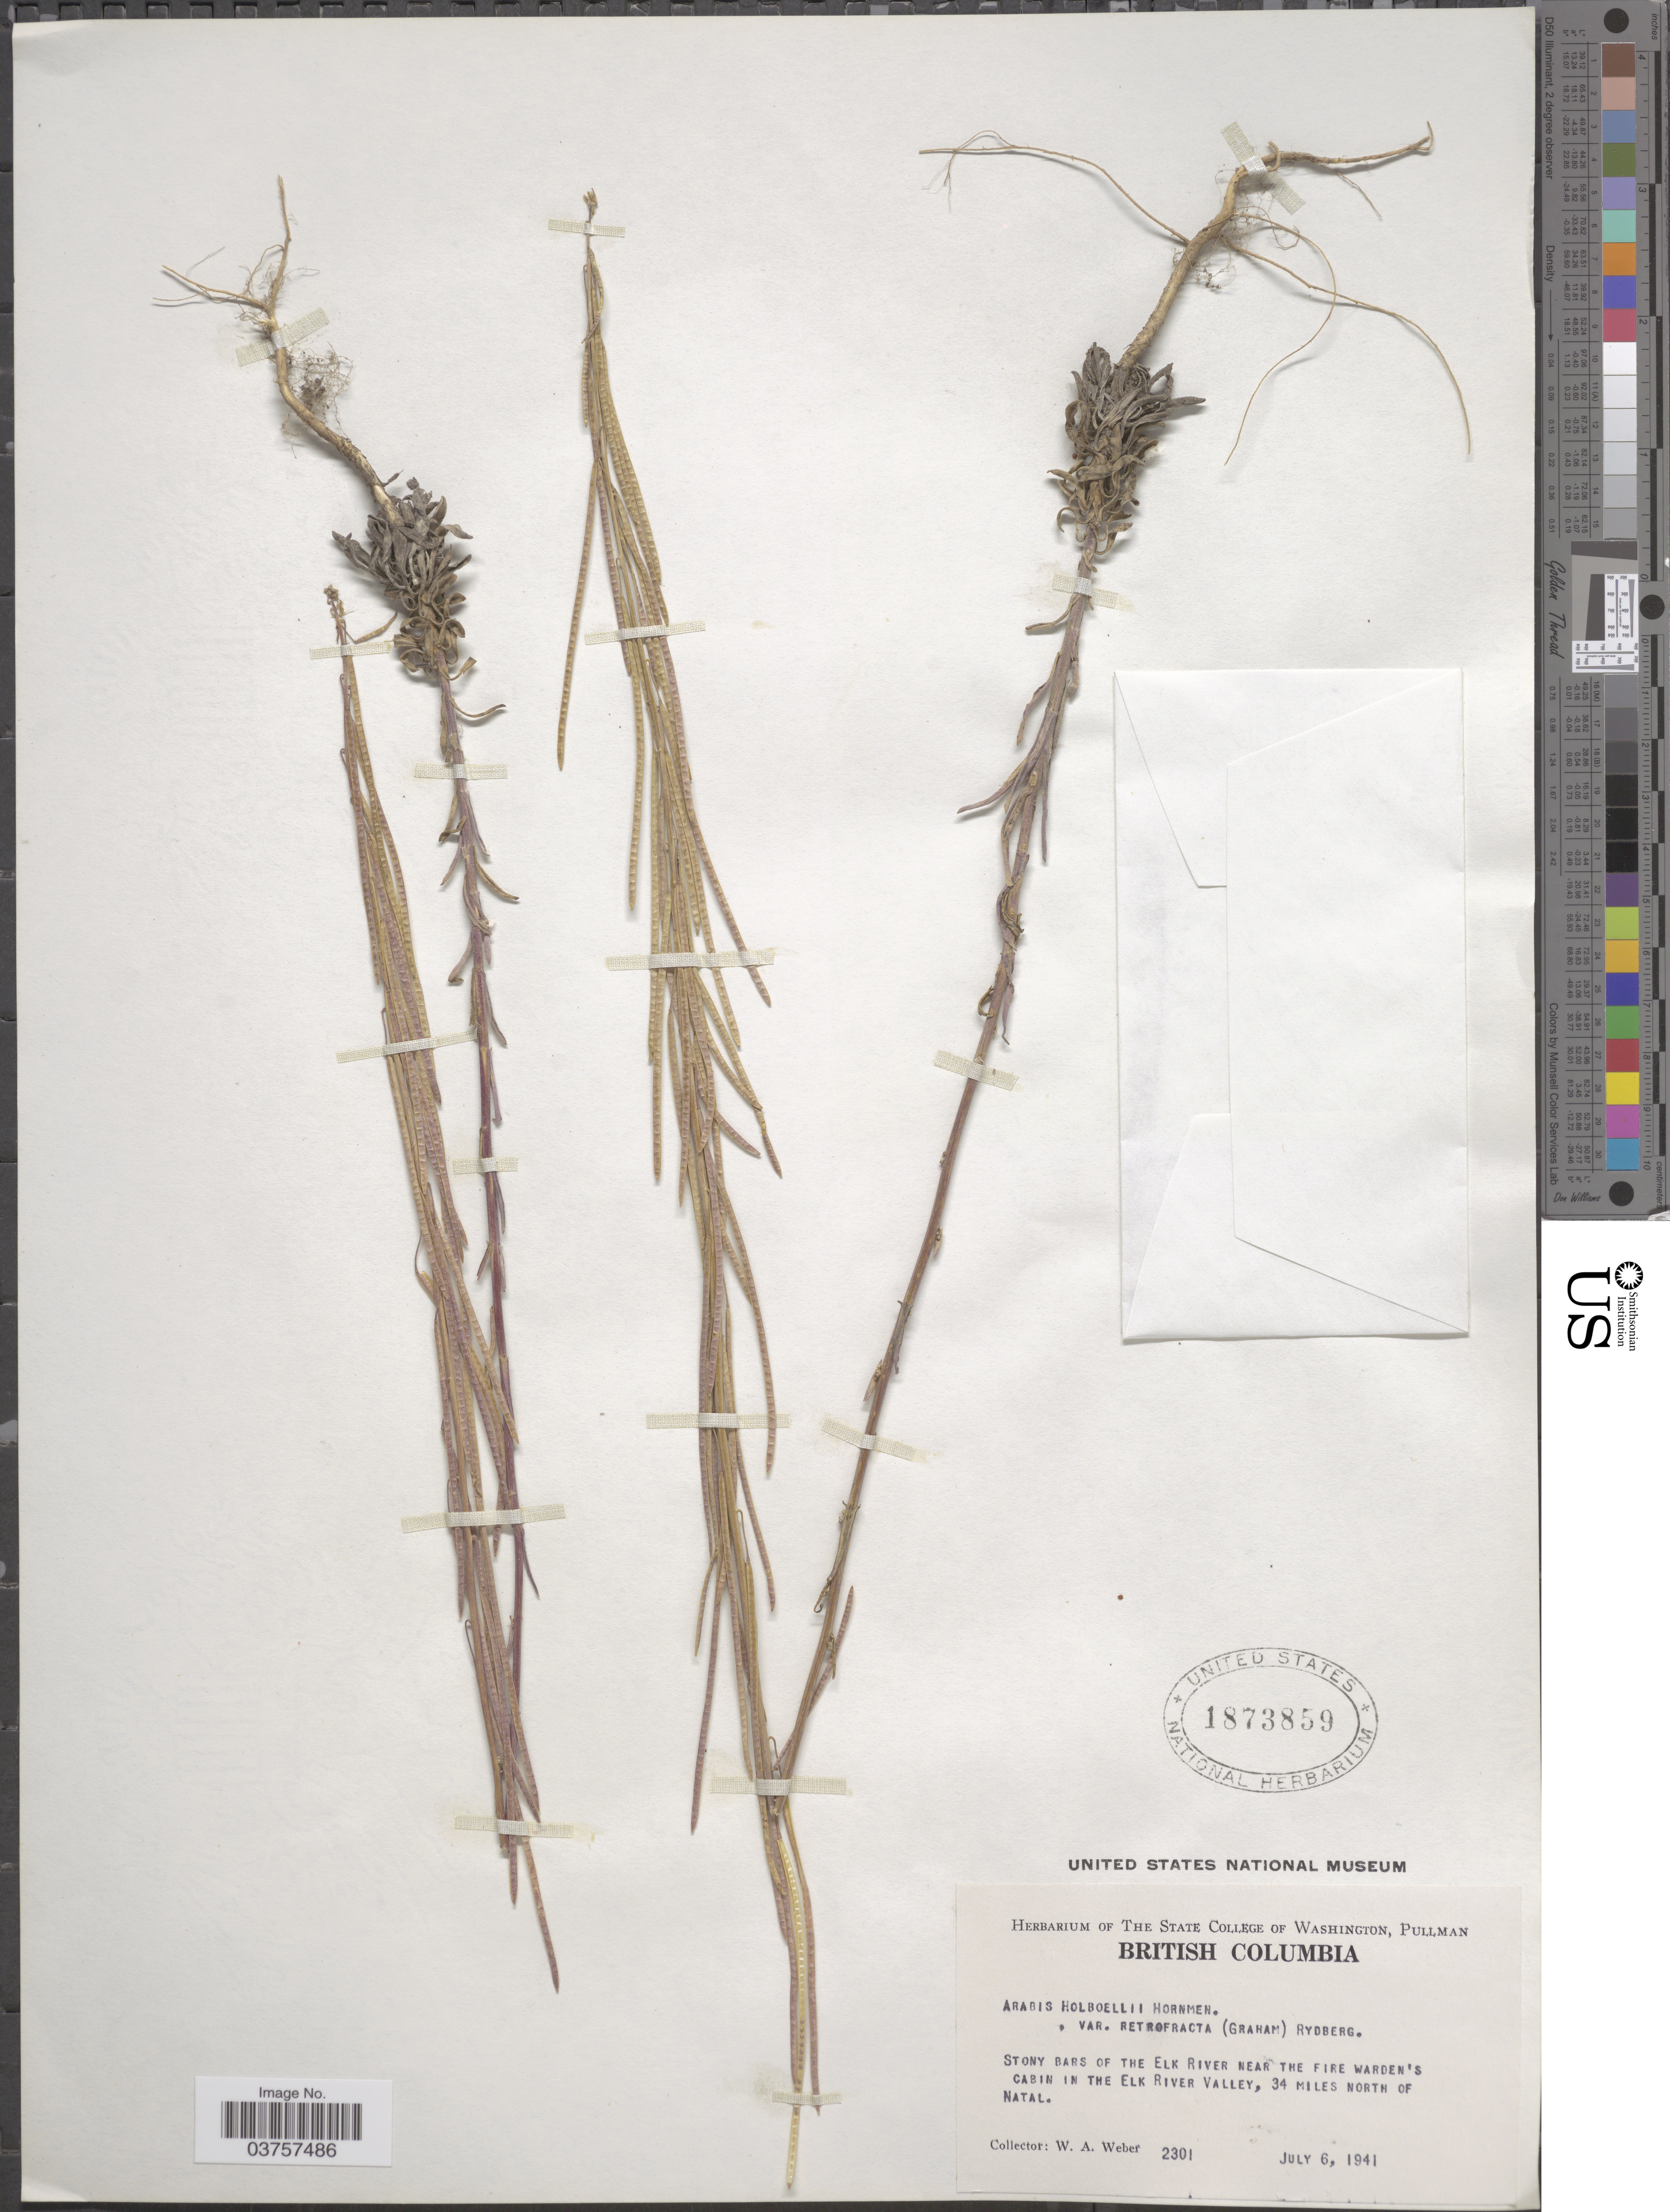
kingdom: Plantae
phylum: Tracheophyta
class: Magnoliopsida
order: Brassicales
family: Brassicaceae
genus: Arabis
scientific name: Arabis holboellii var. retrofracta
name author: Rydb.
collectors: W. A. Weber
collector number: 2301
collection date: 1941-07-06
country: Canada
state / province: British Columbia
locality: Stony Bars of the Elk River near the Fire Warden's Cabin in the Elk River Valley, 34 miles north of Natal.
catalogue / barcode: US 1873859